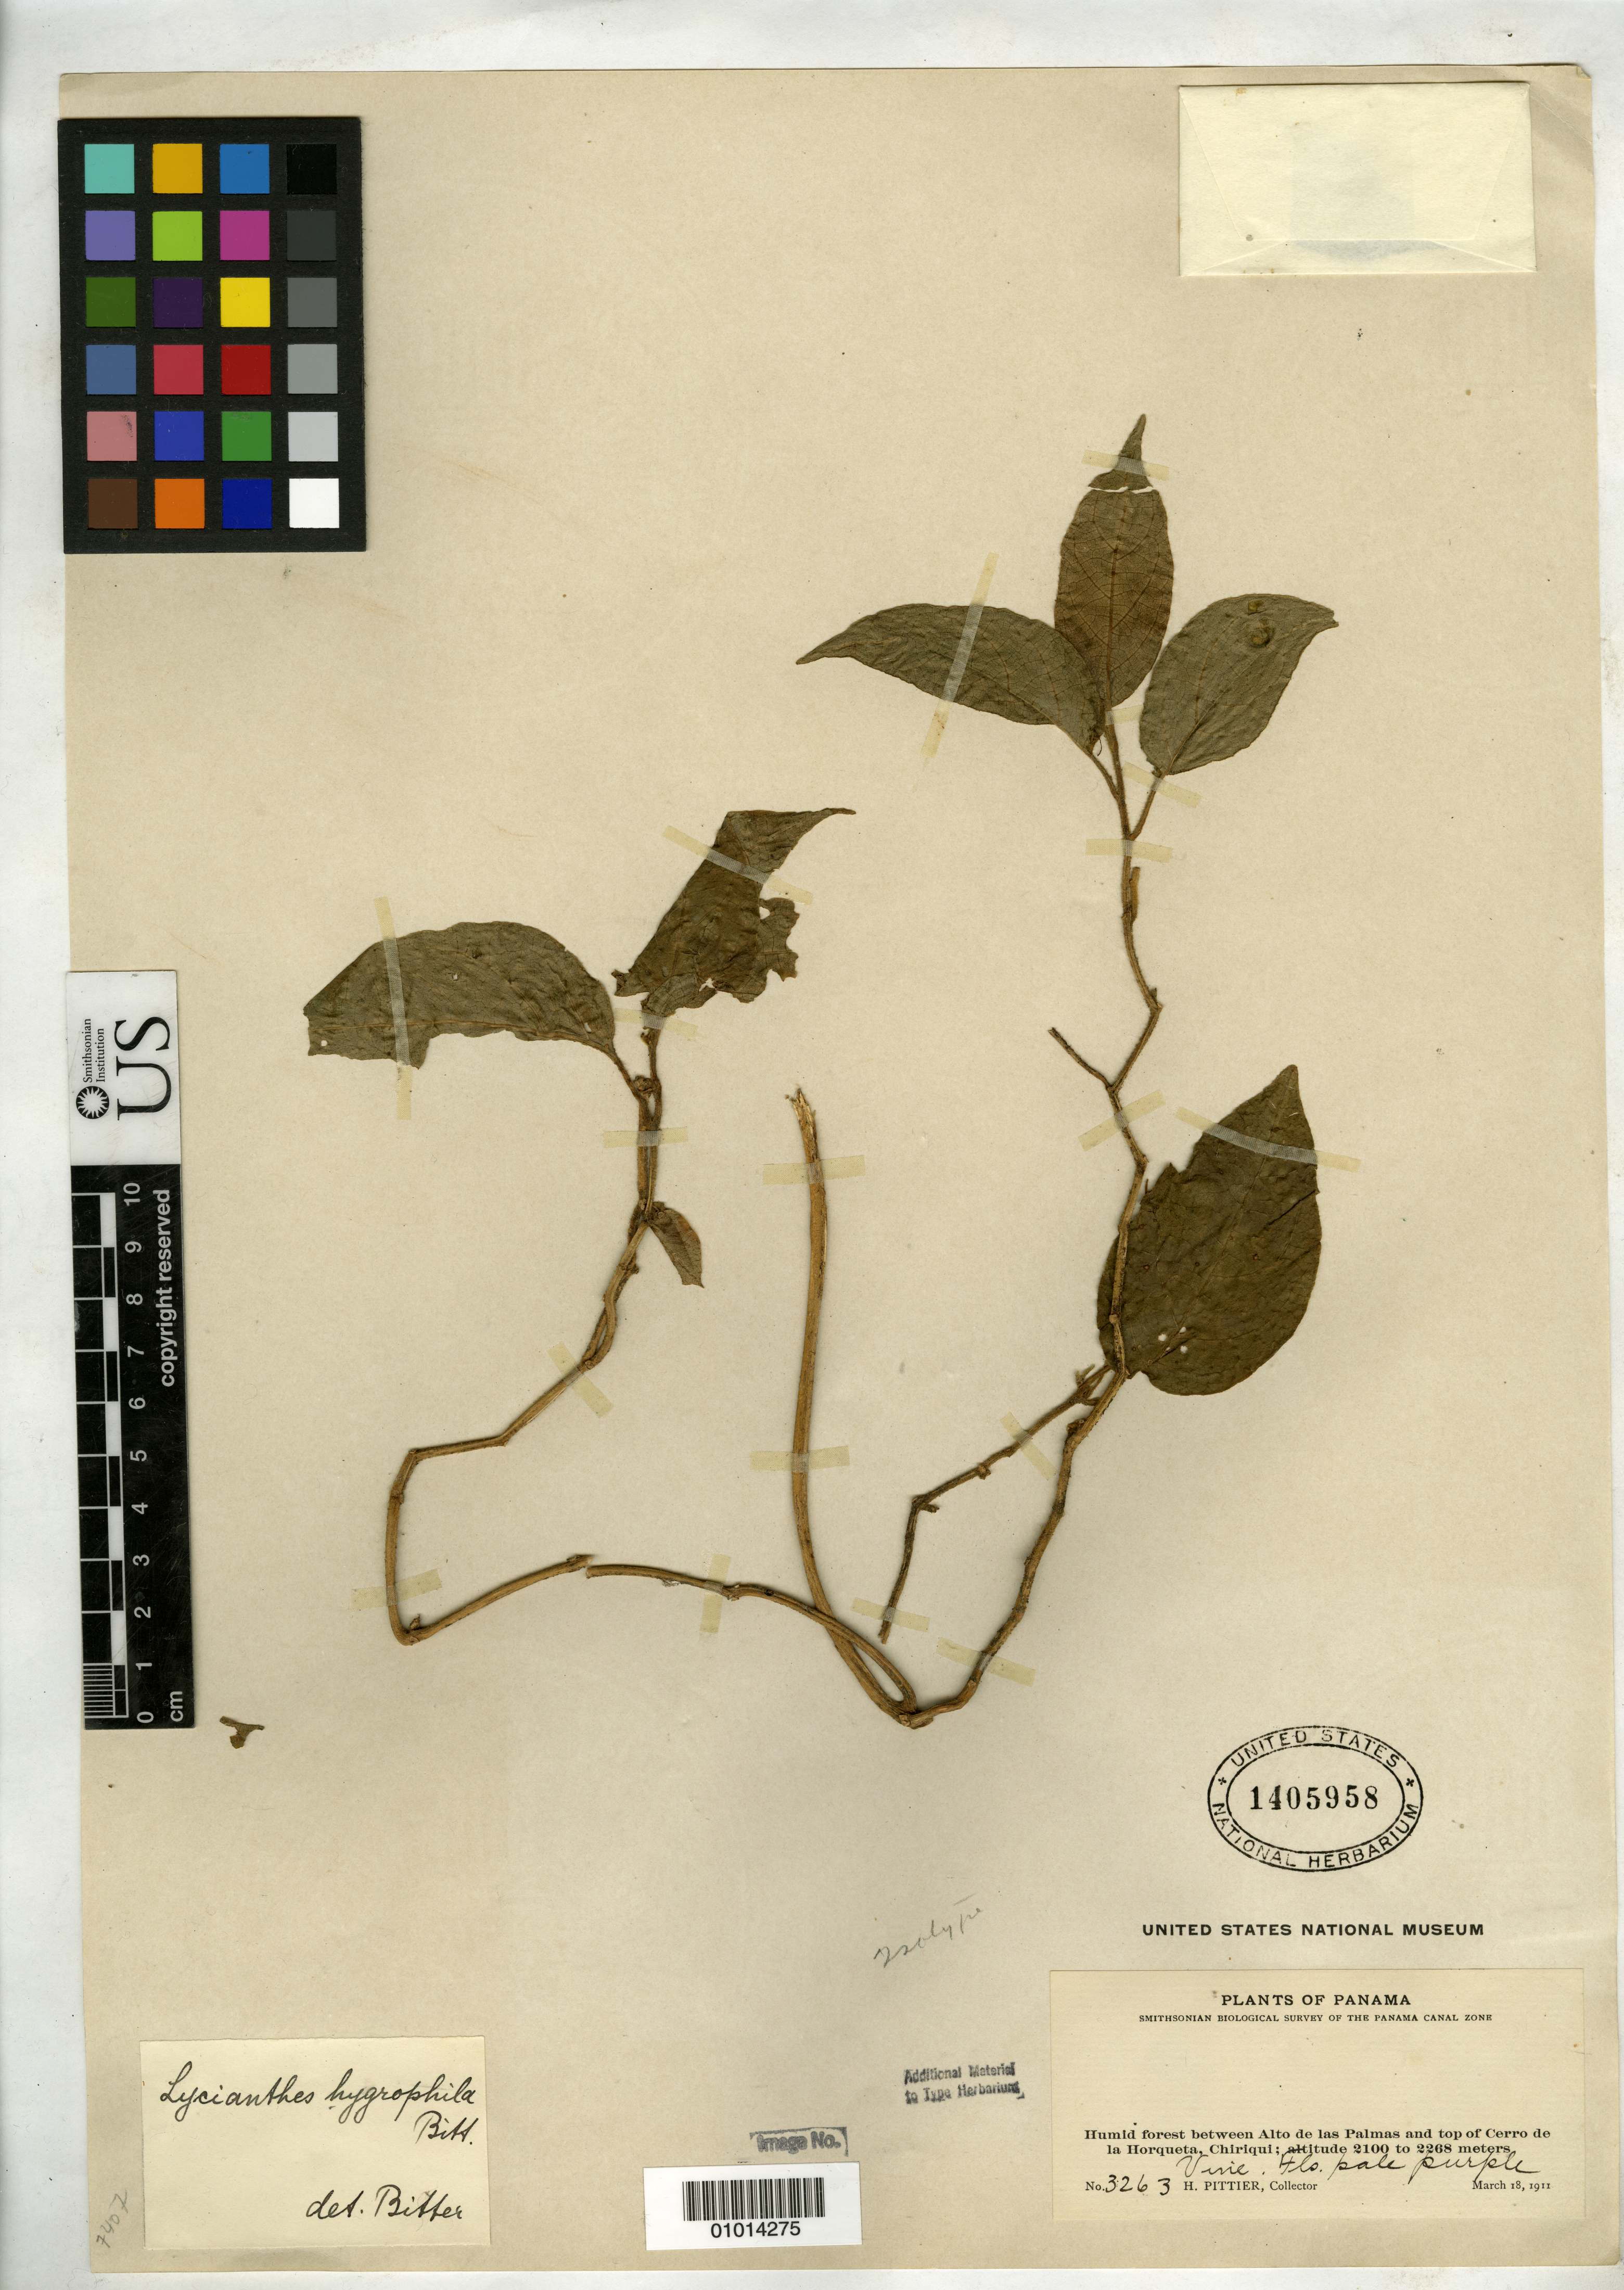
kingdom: Plantae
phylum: Tracheophyta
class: Magnoliopsida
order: Solanales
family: Solanaceae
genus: Lycianthes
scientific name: Lycianthes hygrophila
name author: Bitter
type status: Isotype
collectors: H. F. Pittier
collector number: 3263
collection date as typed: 18 Mar 1911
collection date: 1911-03-18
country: Panama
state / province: Chiriquí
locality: Between Alto de Las Palmas and Cerro de la Horqueta.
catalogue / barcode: US 1405958